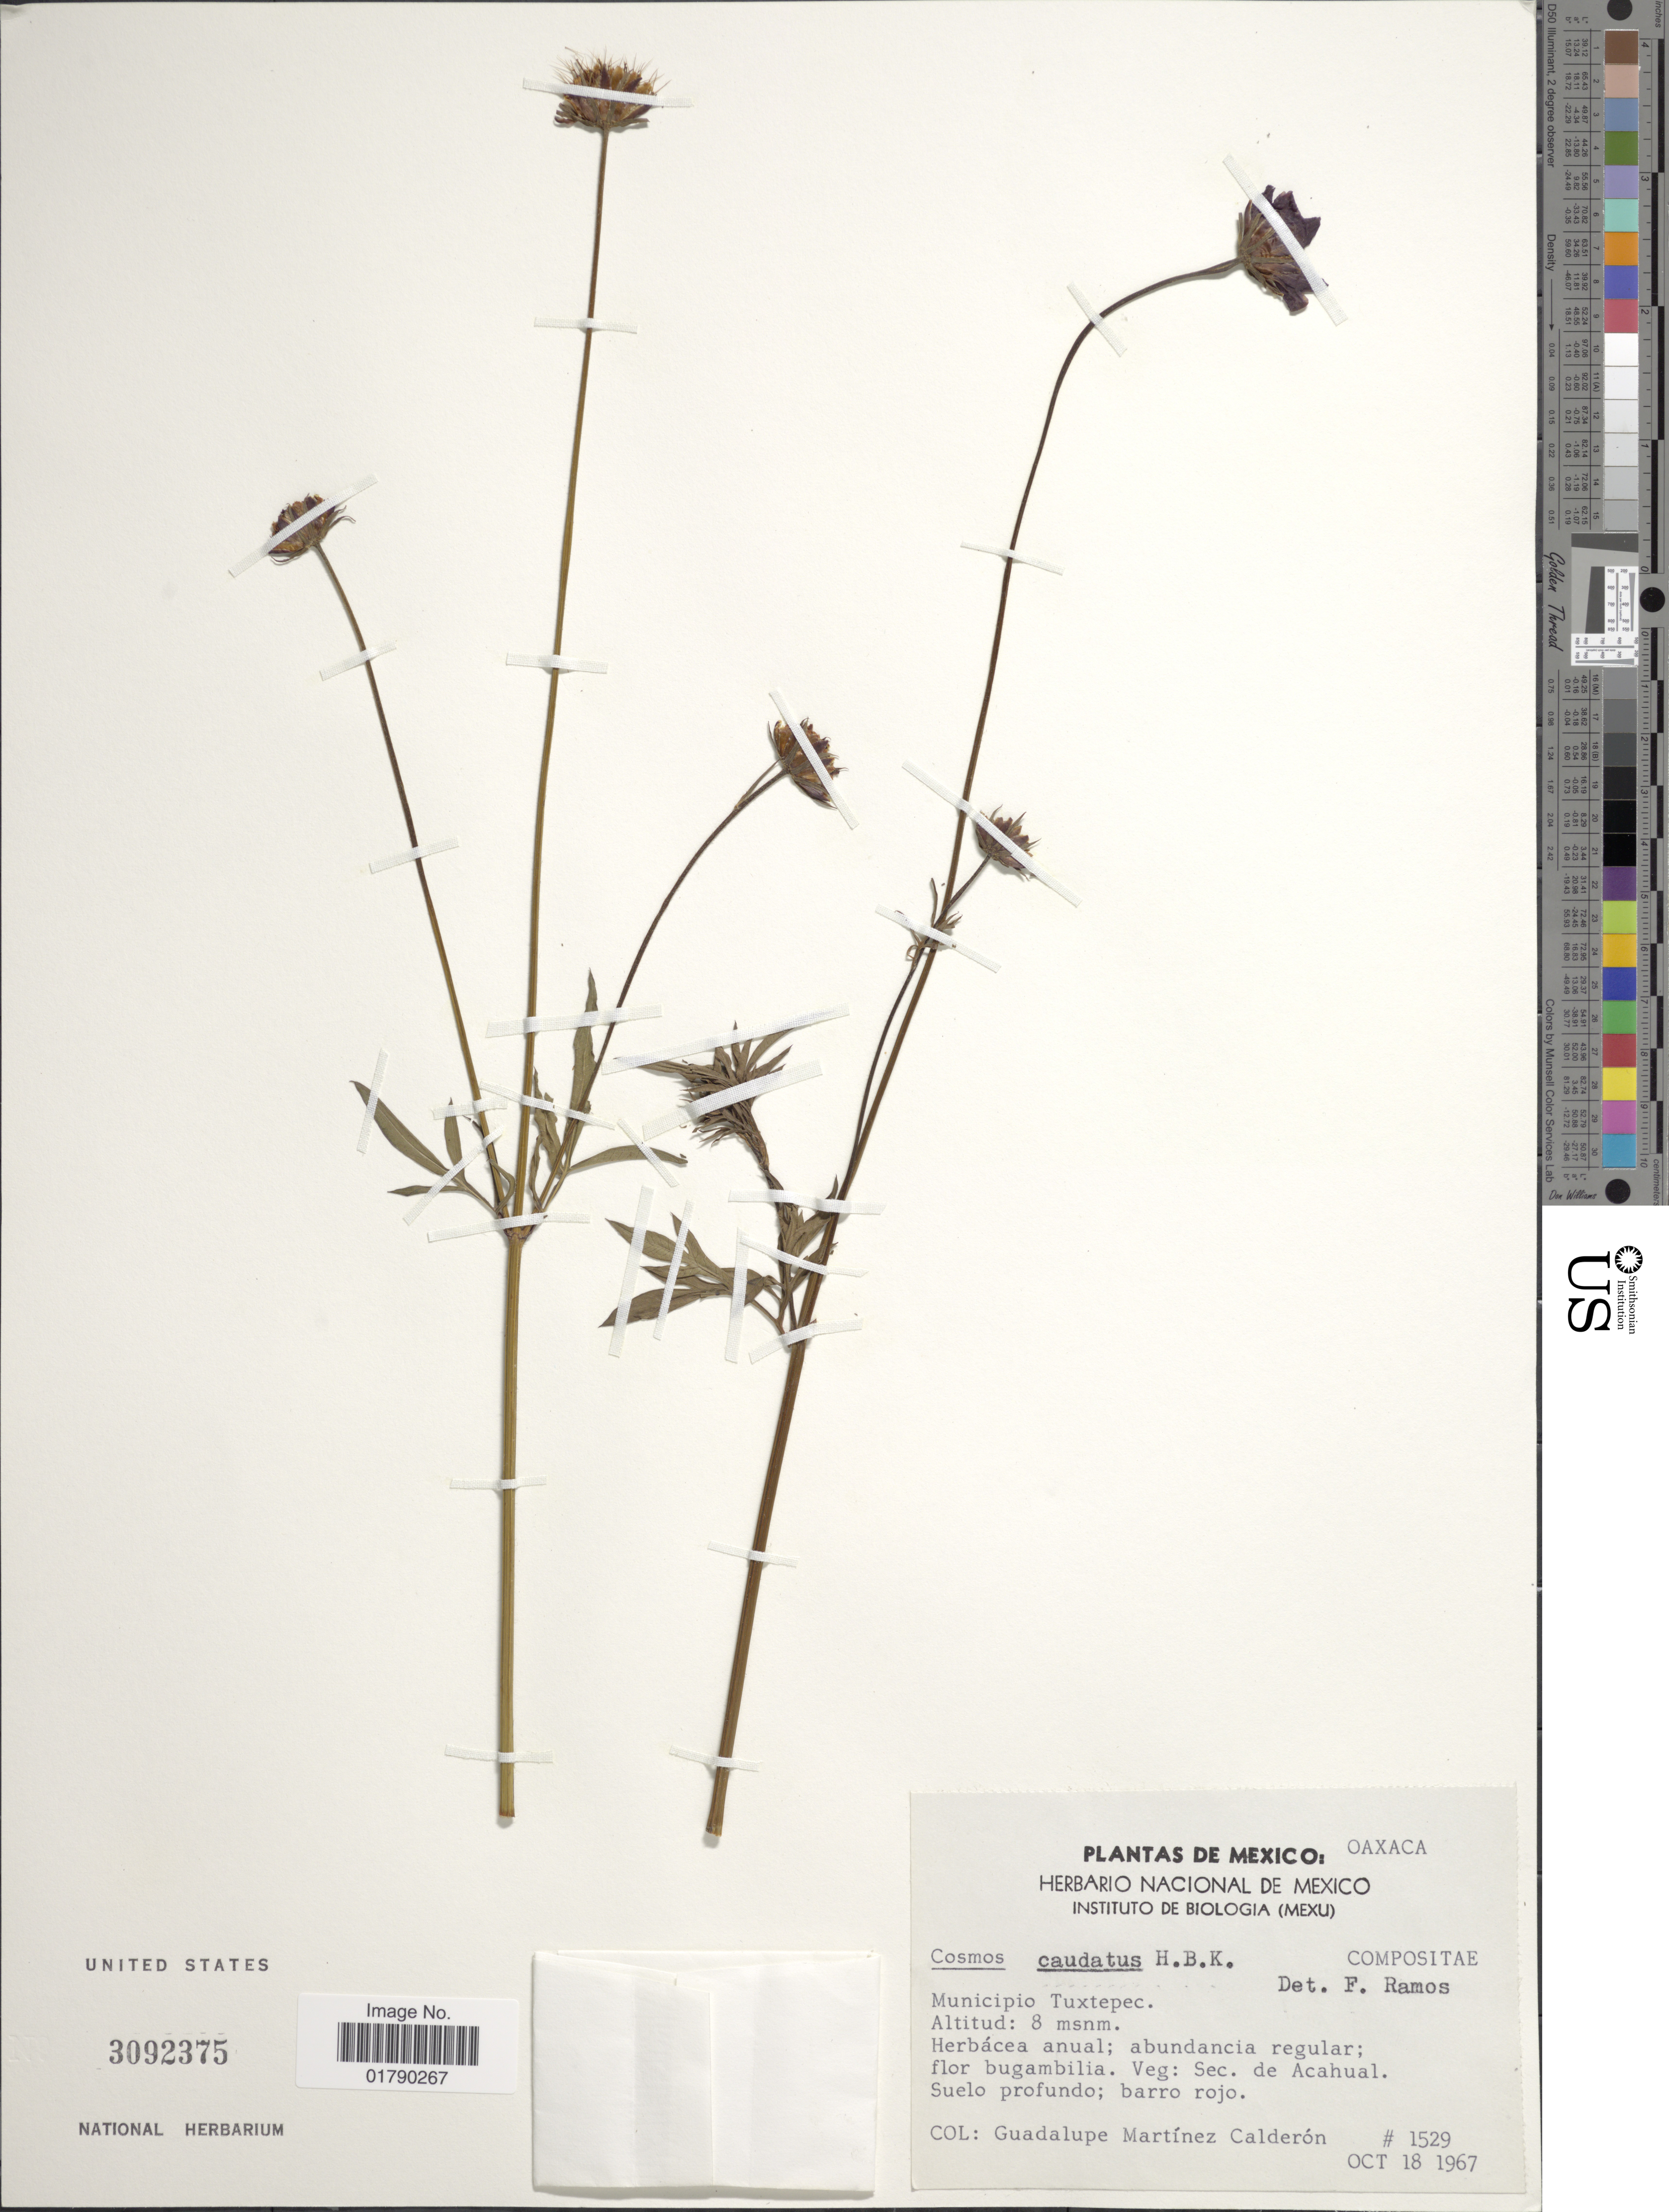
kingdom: Plantae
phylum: Tracheophyta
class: Magnoliopsida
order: Asterales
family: Asteraceae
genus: Cosmos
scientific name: Cosmos caudatus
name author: Kunth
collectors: G. Martinez-C.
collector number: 1529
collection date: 1967-10-18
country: Mexico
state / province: Oaxaca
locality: Municipio Tuxtepec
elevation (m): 8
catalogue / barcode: US 3092375